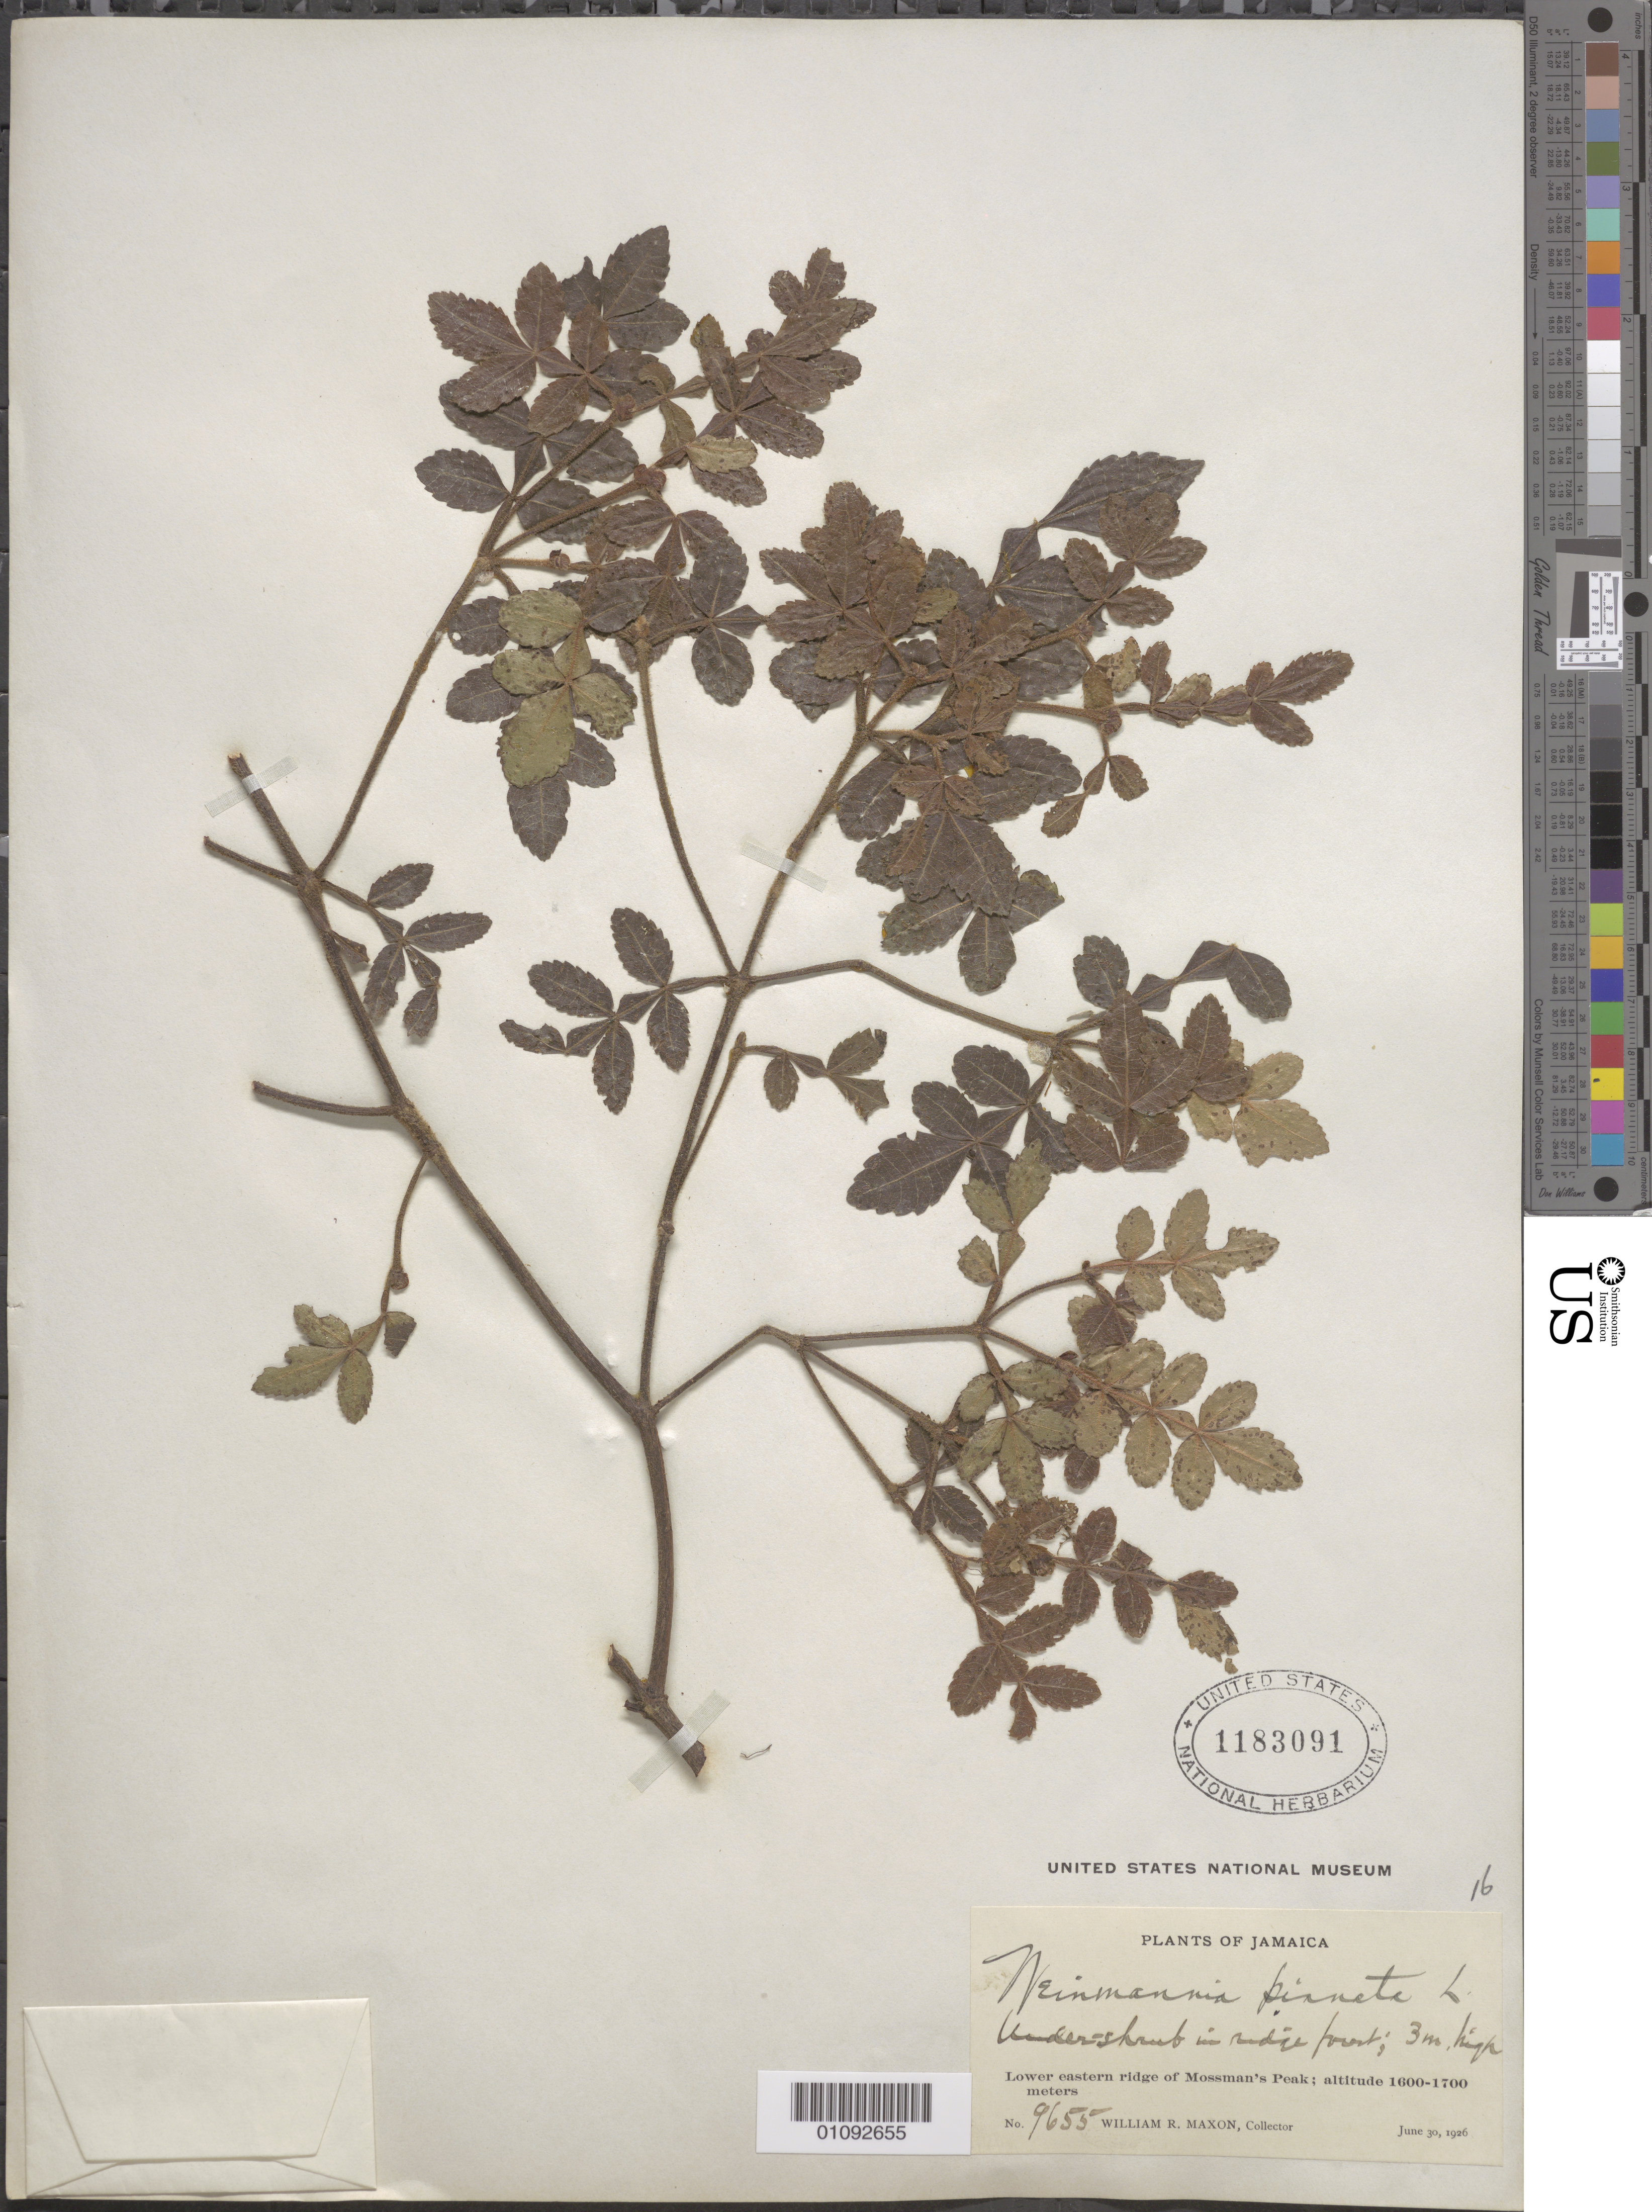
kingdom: Plantae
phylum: Tracheophyta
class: Magnoliopsida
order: Oxalidales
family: Cunoniaceae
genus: Weinmannia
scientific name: Weinmannia pinnata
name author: L.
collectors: W. R. Maxon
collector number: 9655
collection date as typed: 30 Jun 1926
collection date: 1926-06-30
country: Jamaica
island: Jamaica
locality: Lower E ridge of Mossman's Peak.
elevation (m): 1600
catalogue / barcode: US 1183091